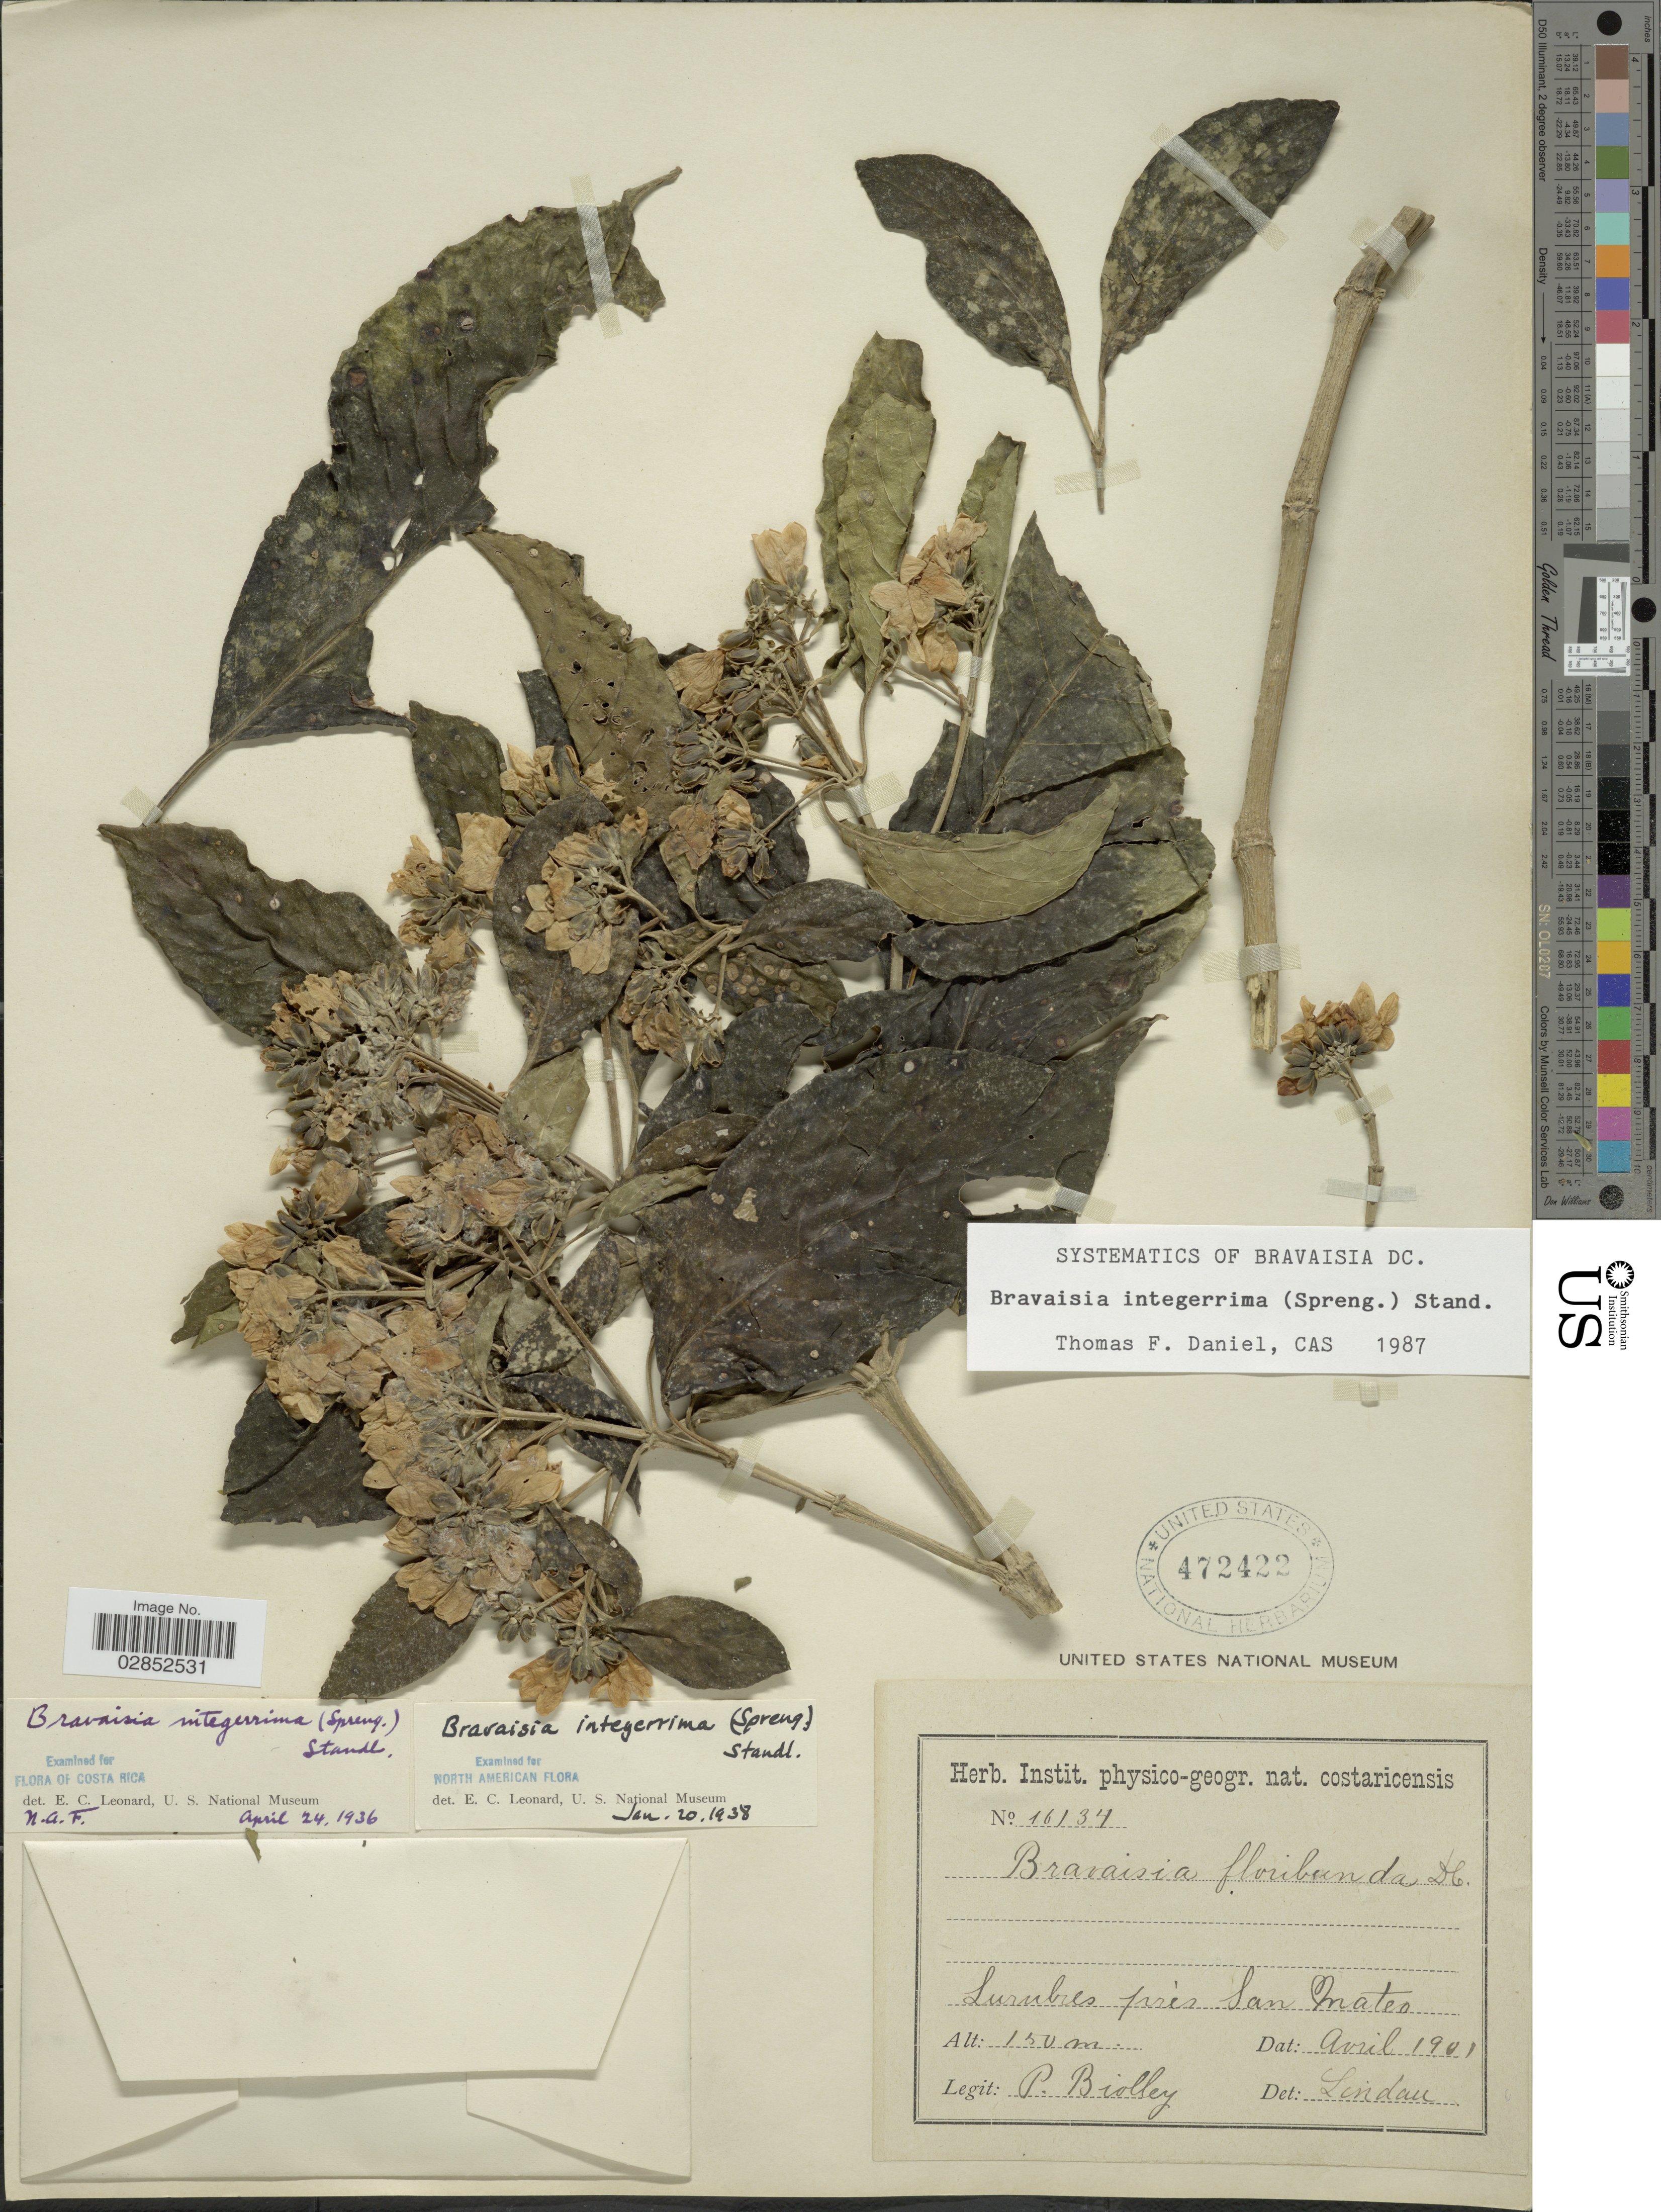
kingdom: Plantae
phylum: Tracheophyta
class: Magnoliopsida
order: Lamiales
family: Acanthaceae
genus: Bravaisia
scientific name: Bravaisia integerrima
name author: (Spreng.) Standl.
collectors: P. Biolley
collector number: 16134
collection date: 1901-04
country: Costa Rica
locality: Surubres prés San Mateo.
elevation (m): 150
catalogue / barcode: US 472422